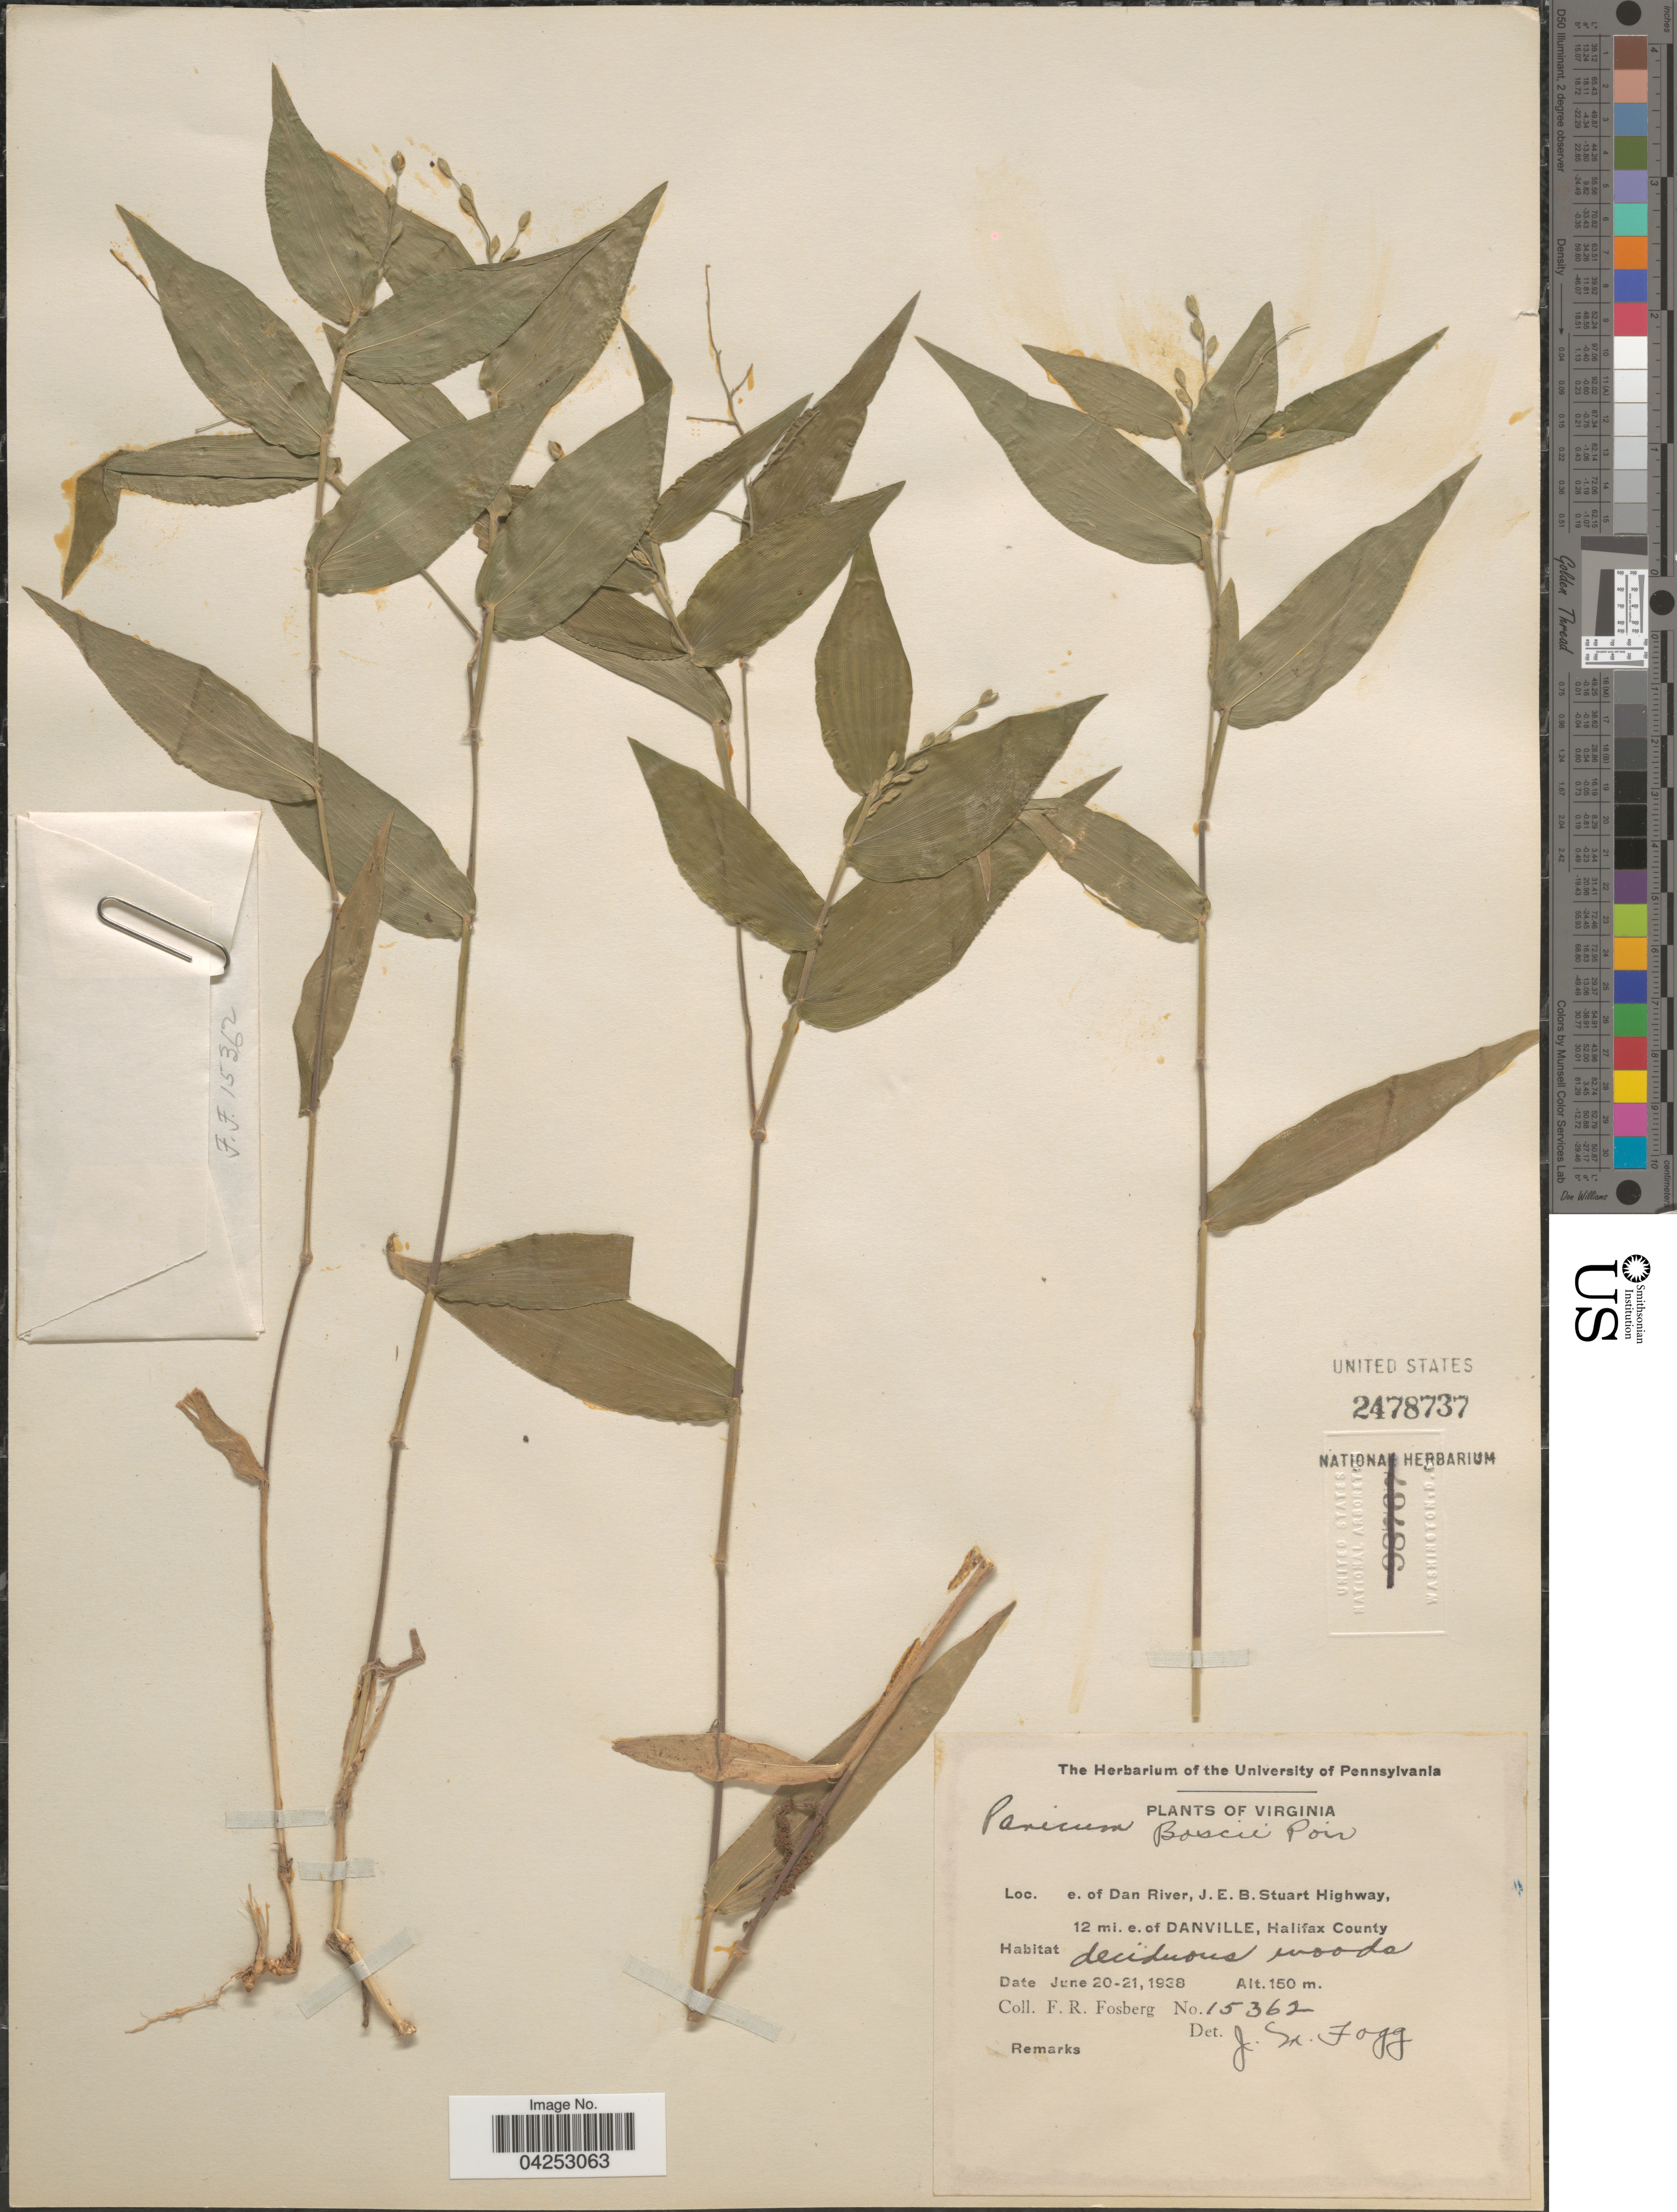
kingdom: Plantae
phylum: Tracheophyta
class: Liliopsida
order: Poales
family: Poaceae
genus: Dichanthelium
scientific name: Dichanthelium boscii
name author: (Poir.) Gould & C.A. Clark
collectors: F. R. Fosberg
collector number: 15362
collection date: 1938-06-20/1938-06-21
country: United States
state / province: Virginia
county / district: Halifax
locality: E. of Dan River, J. E. B. Stuart Highway, 12 mi. e. of Danville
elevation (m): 150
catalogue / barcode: US 2478737